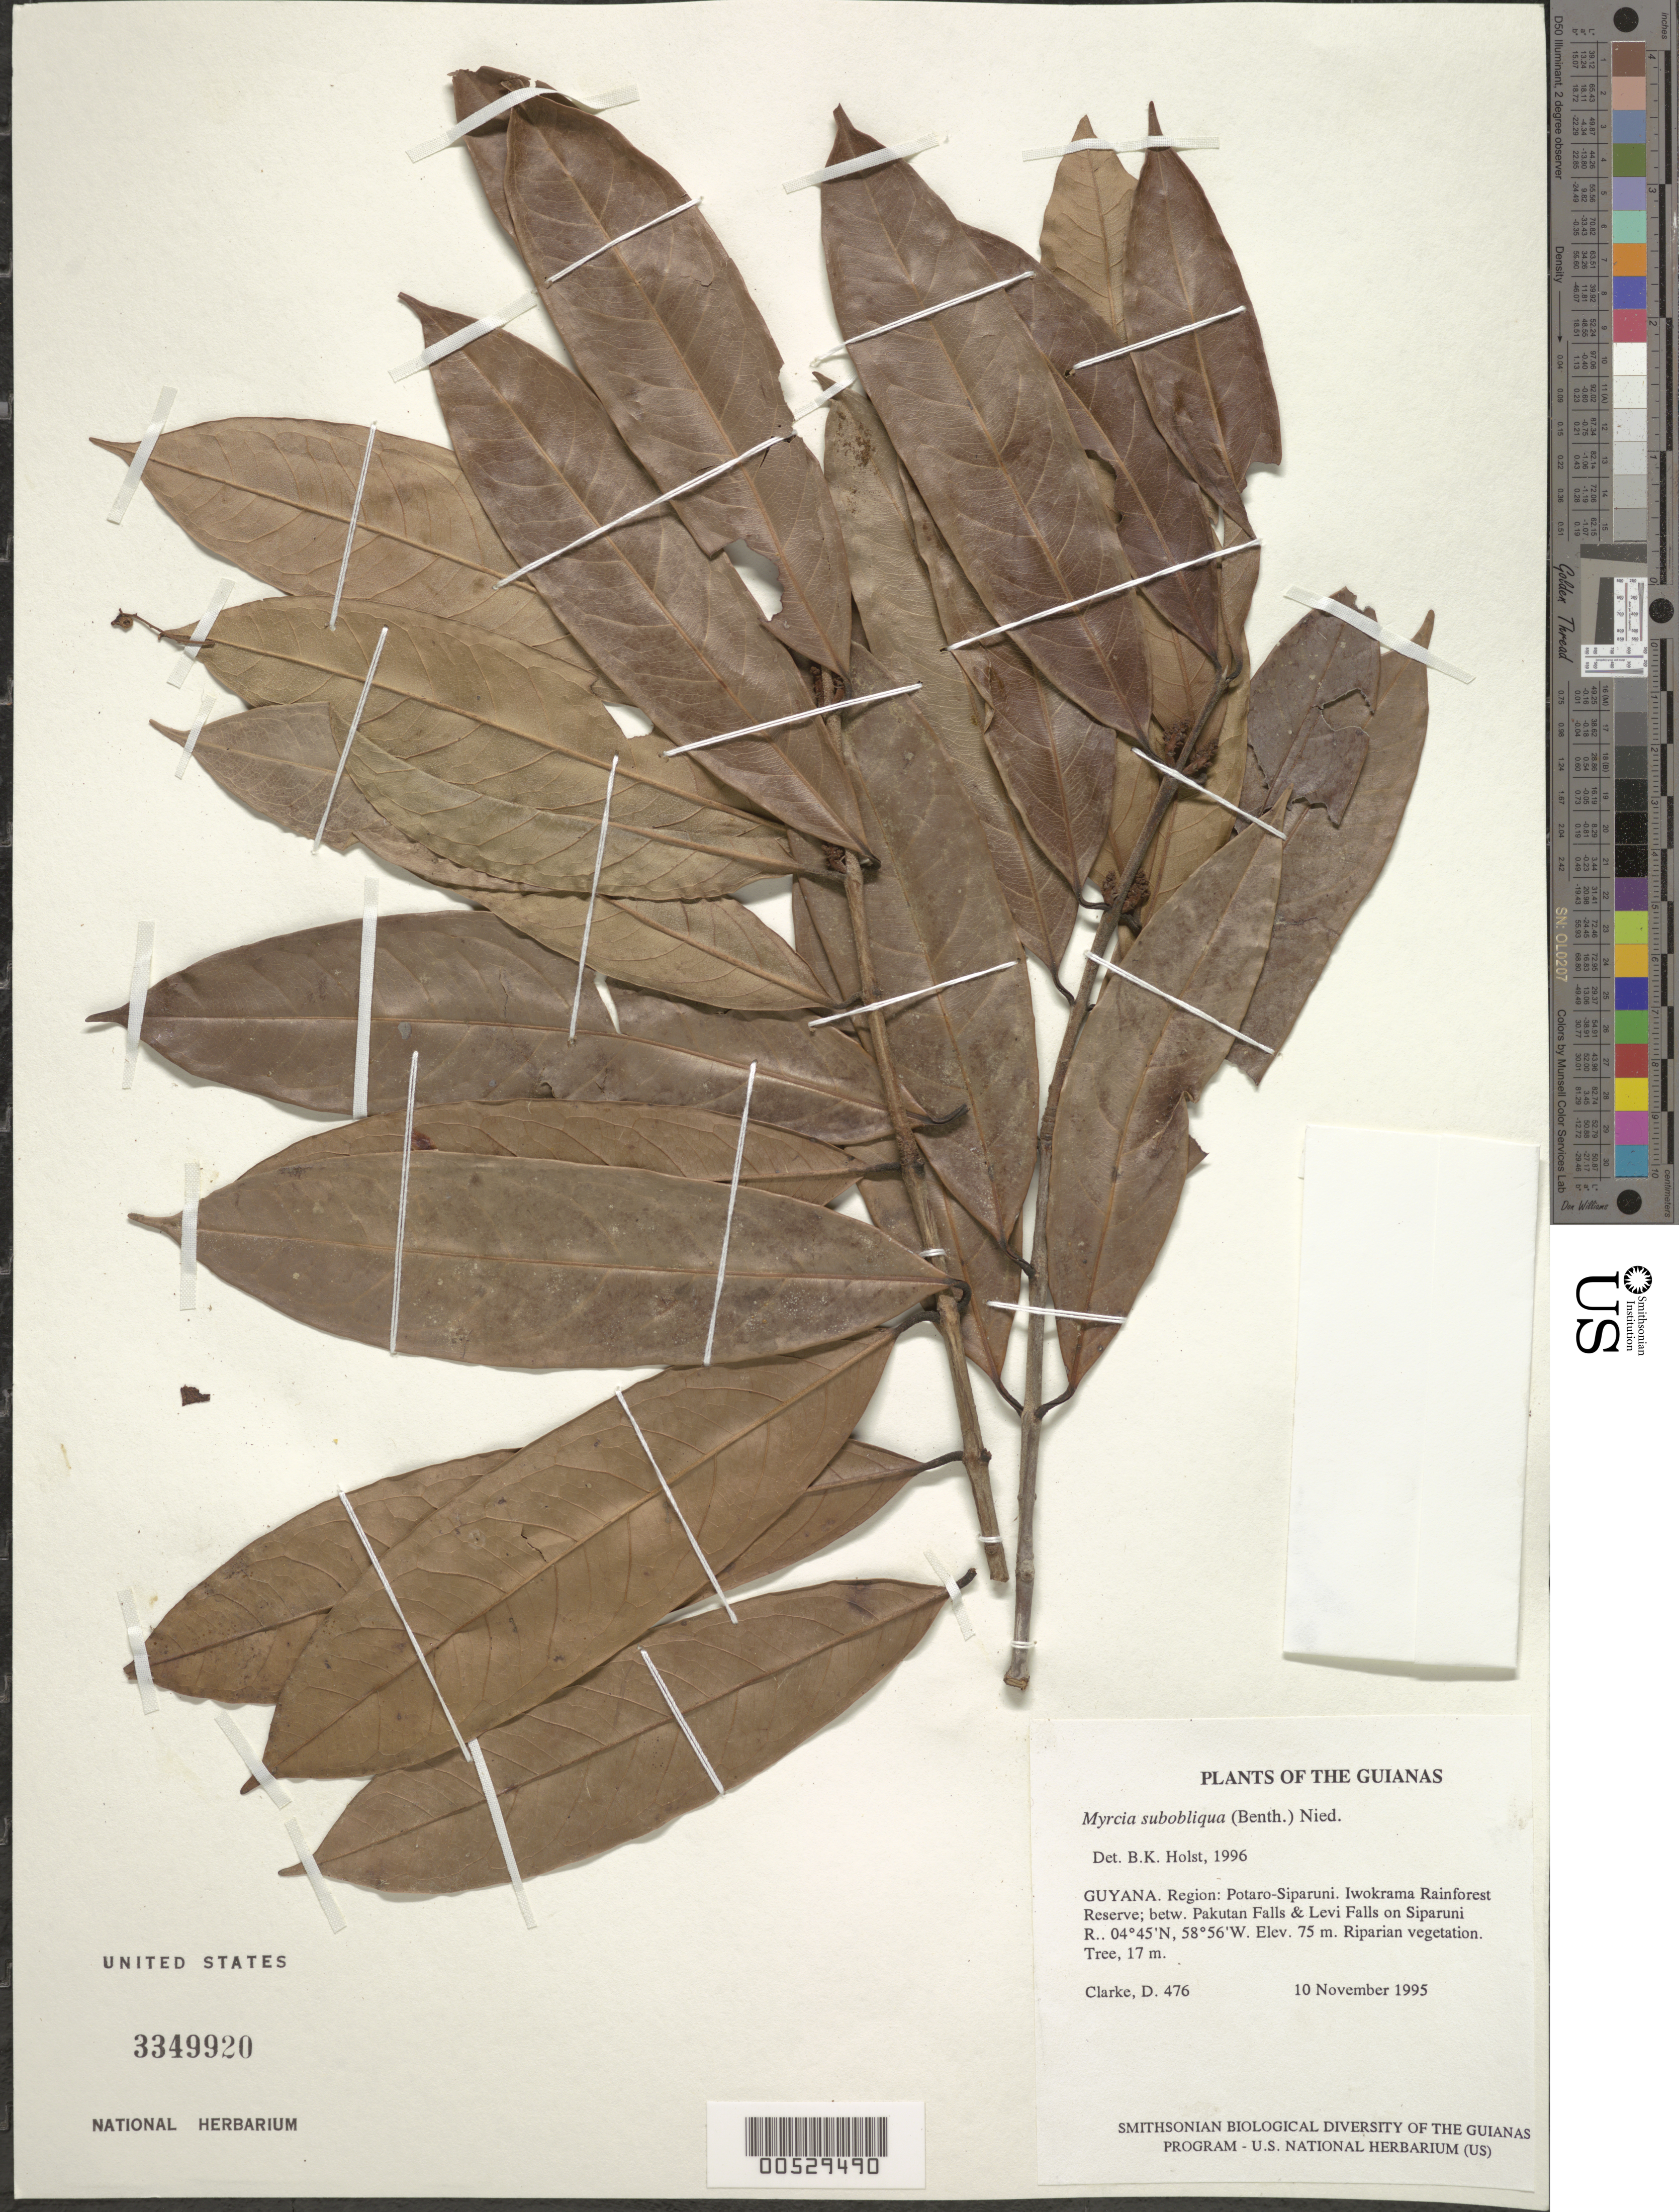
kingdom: Plantae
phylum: Tracheophyta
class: Magnoliopsida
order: Myrtales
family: Myrtaceae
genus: Myrcia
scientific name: Myrcia subobliqua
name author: (Benth.) Neidenzu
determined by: Holst, Bruce K.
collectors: H. D. Clarke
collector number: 476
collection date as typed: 10 November 1995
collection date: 1995-11-10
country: Guyana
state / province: Potaro-Siparuni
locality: Iwokrama Rainforest Reserve; betw. Pakutau Falls & Levi Falls on Siparuni R.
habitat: Riparian vegetation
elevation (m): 75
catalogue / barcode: US 3349920